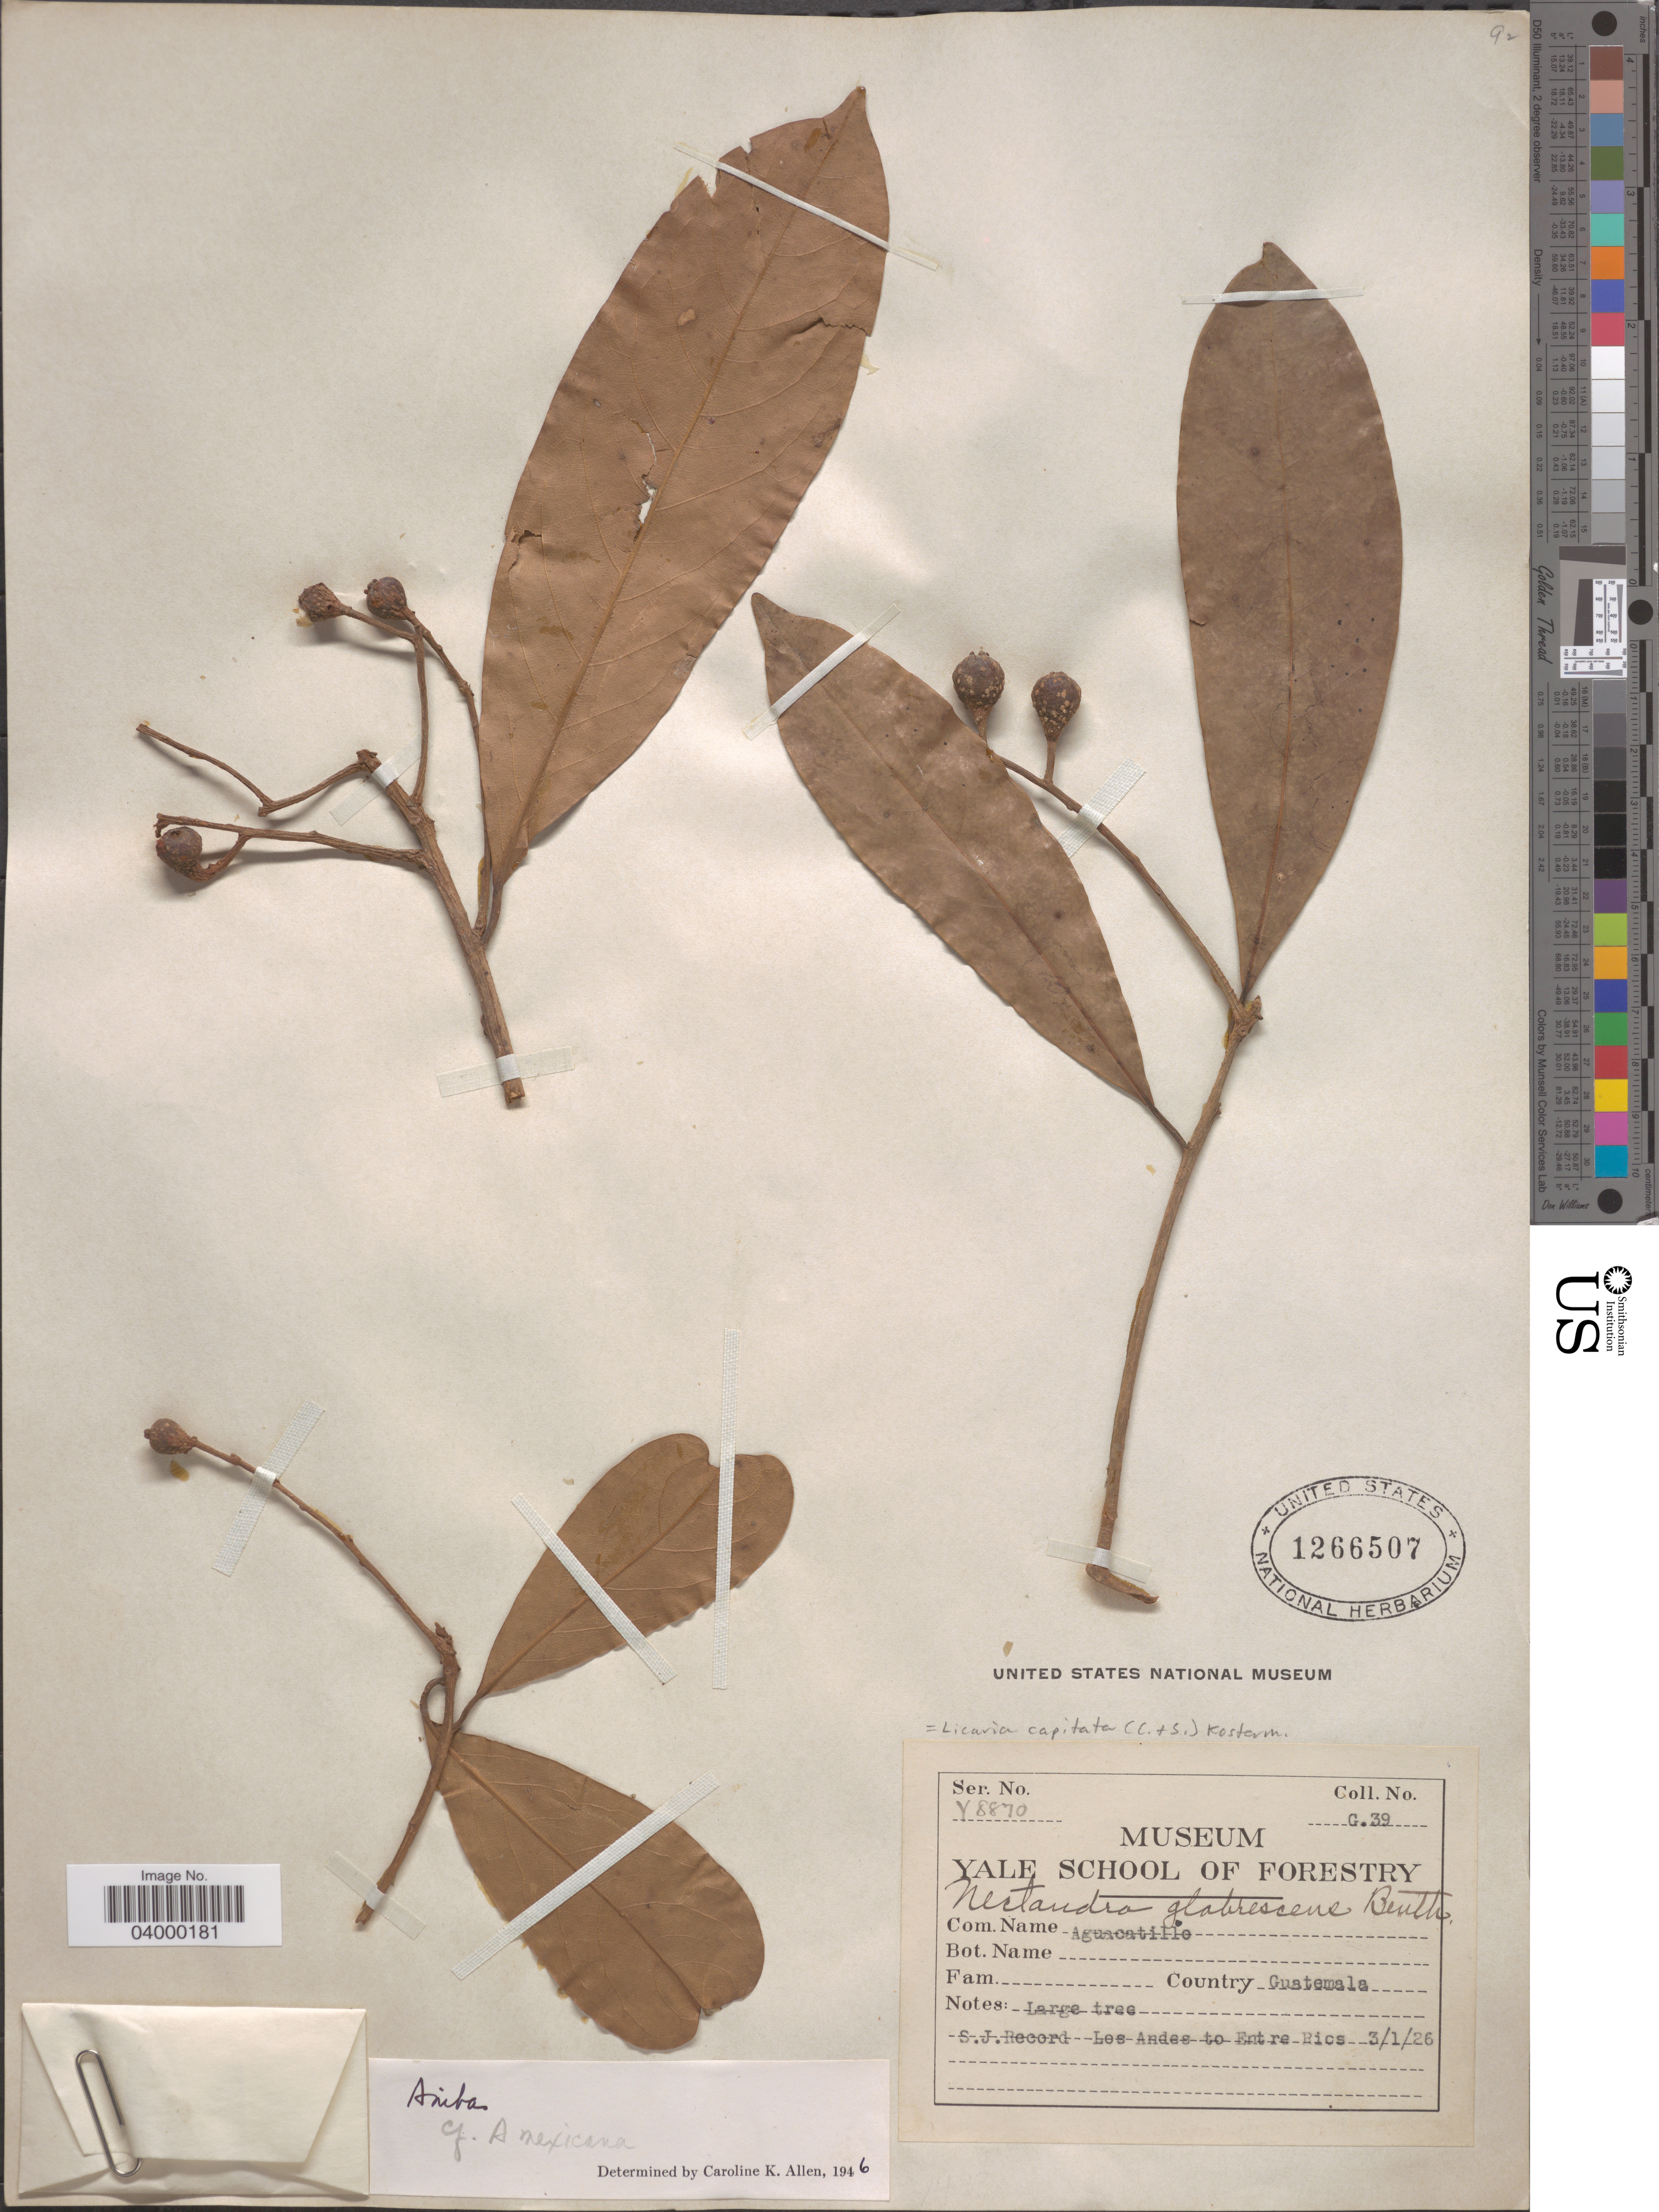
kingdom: Plantae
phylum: Tracheophyta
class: Magnoliopsida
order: Laurales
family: Lauraceae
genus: Licaria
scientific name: Licaria capitata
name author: (Schltdl. & Cham.) Kosterm.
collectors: S. J. Record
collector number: G 39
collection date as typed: Transcribed d/m/y: 3/1/26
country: Guatemala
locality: Los Andes to Entre Rios.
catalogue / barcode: US 1266507